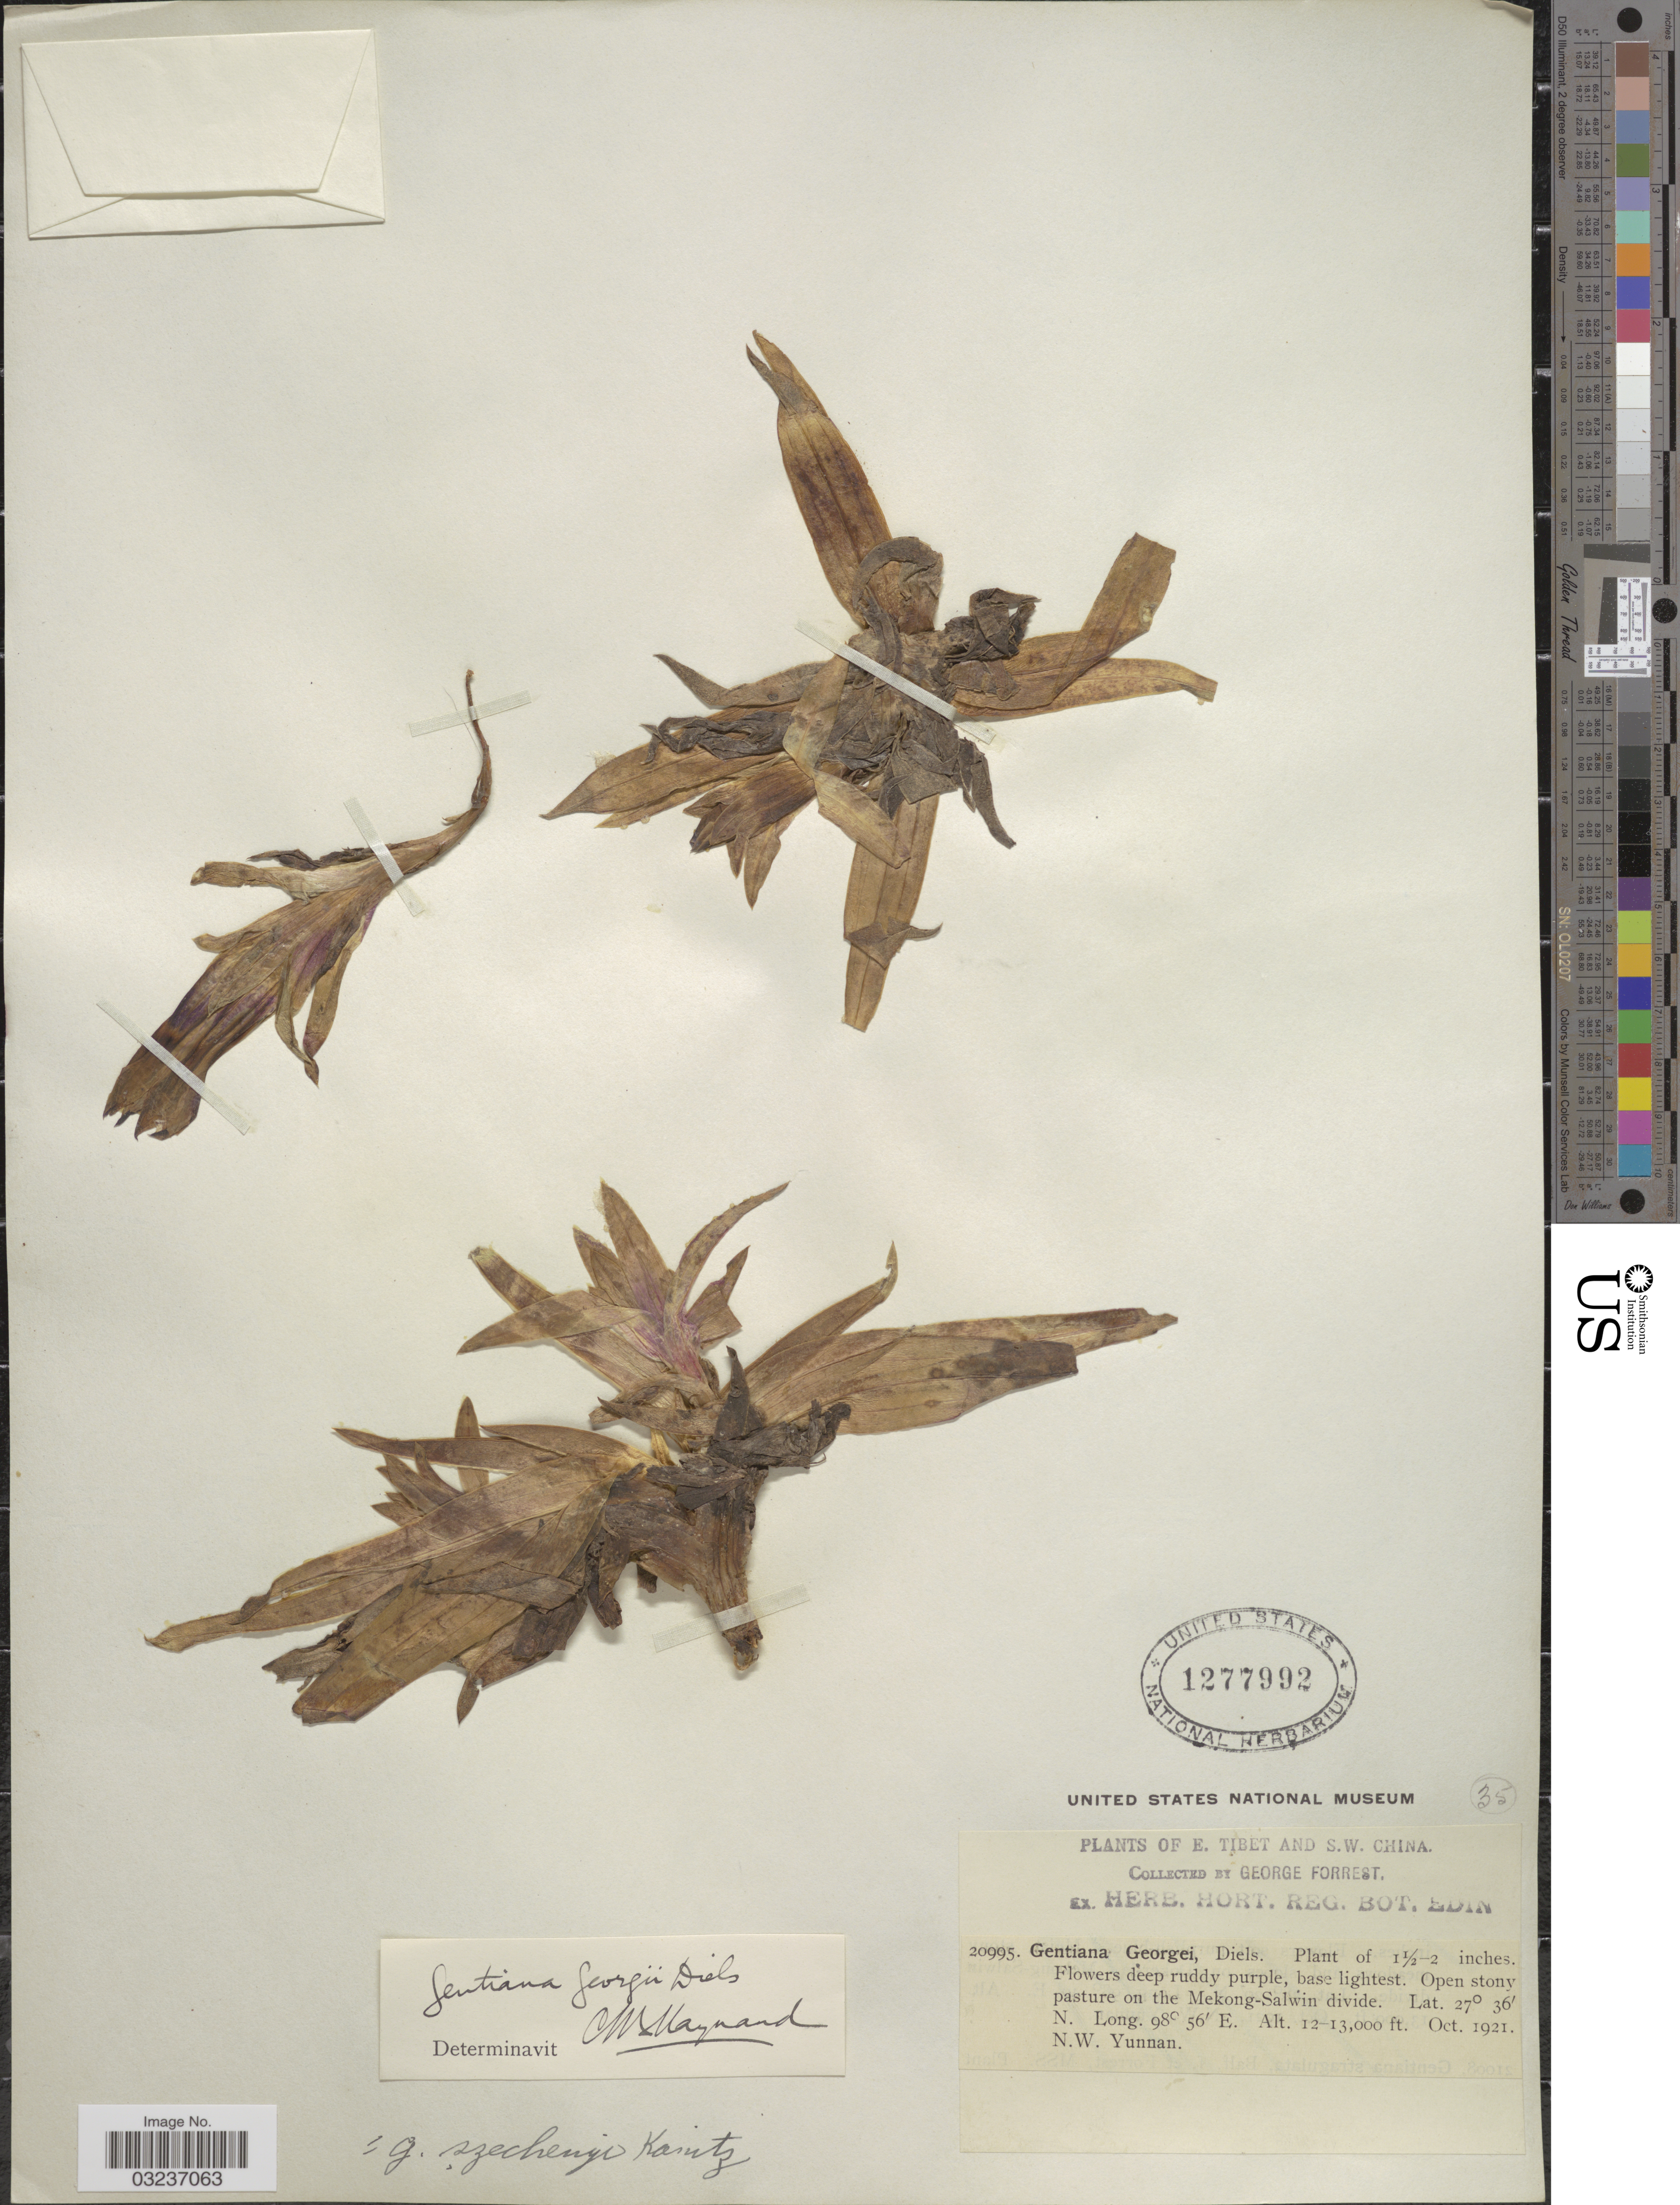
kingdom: Plantae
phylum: Tracheophyta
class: Magnoliopsida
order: Gentianales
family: Gentianaceae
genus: Gentiana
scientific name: Gentiana szechenyii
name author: Kanitz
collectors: G. Forrest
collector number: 20995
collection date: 1921-10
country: China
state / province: Yunnan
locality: E. Tibet and S.W. China, Open stony pasture on the Mekong-Salwin divide, N.W. Yunnan.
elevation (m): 3658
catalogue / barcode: US 1277992